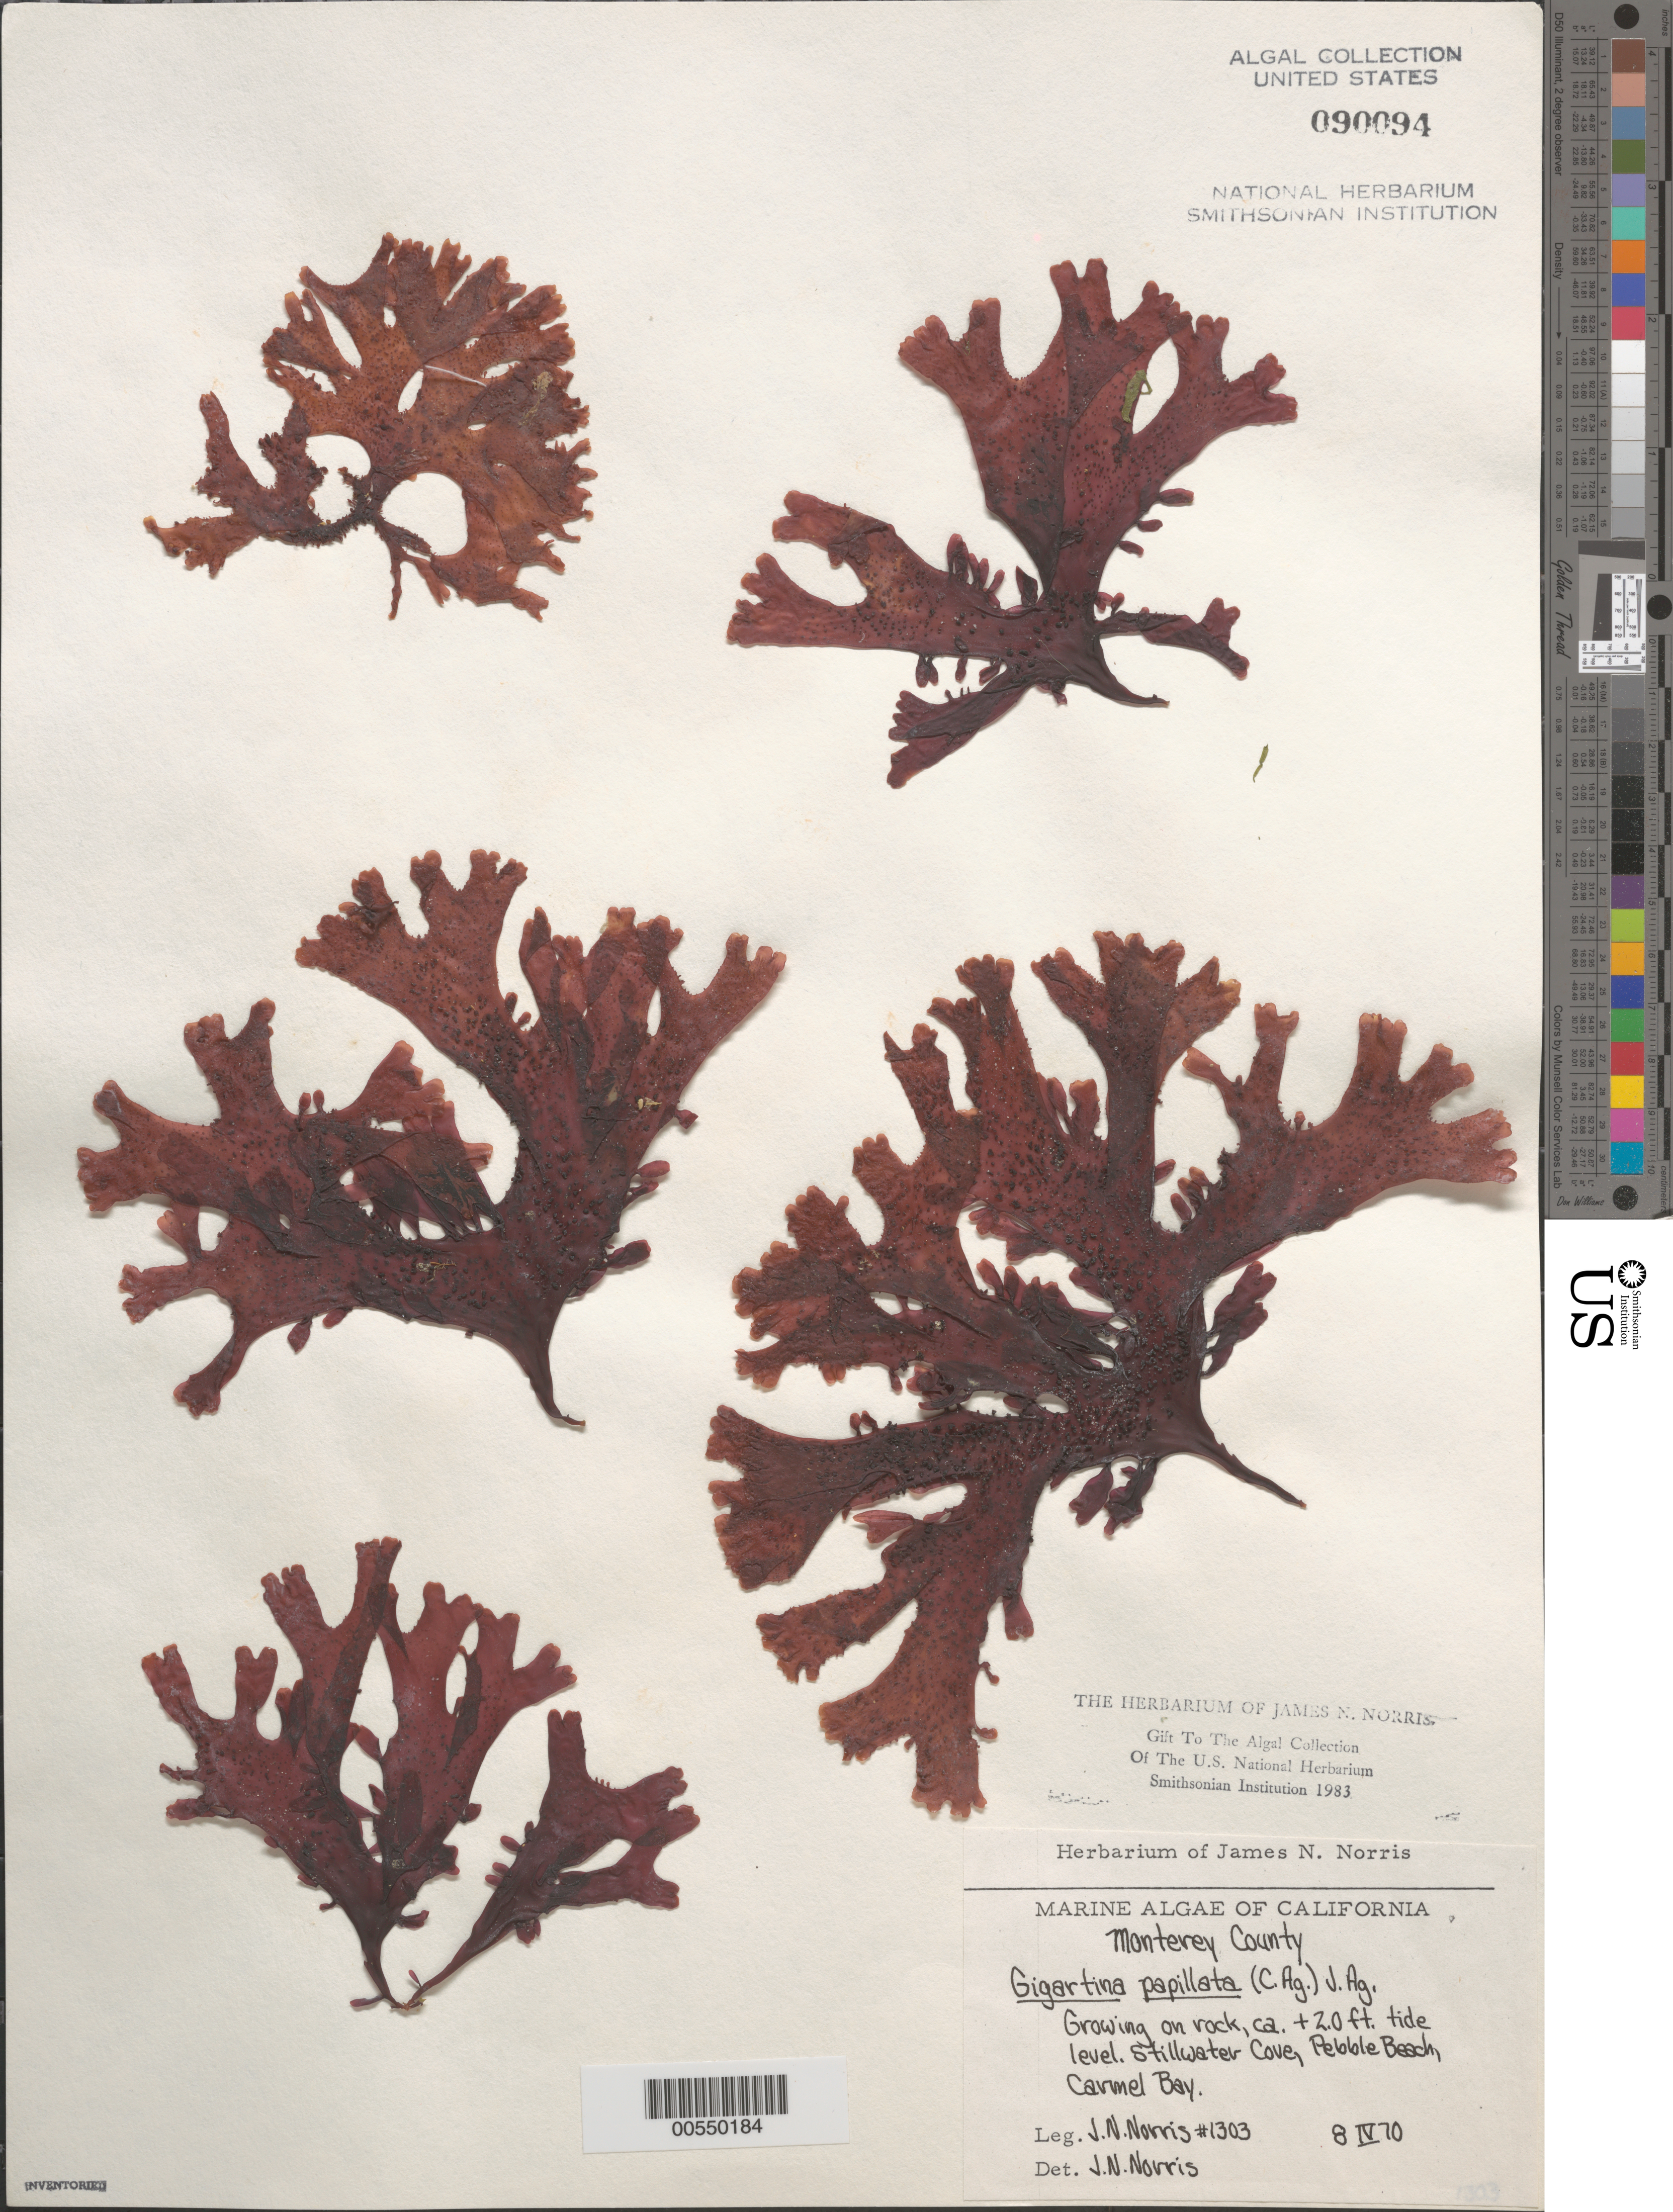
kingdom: Plantae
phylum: Rhodophyta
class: Florideophyceae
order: Gigartinales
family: Phyllophoraceae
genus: Mastocarpus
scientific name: Mastocarpus papillatus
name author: (C. Agardh) Kütz.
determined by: Algae name updating Project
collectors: J. N. Norris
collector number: JN-1303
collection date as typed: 08 Apr 1970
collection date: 1970-04-08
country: United States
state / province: California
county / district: Monterey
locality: Stillwater Cove, Pebble Beach, Carmel Bay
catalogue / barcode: US 90094